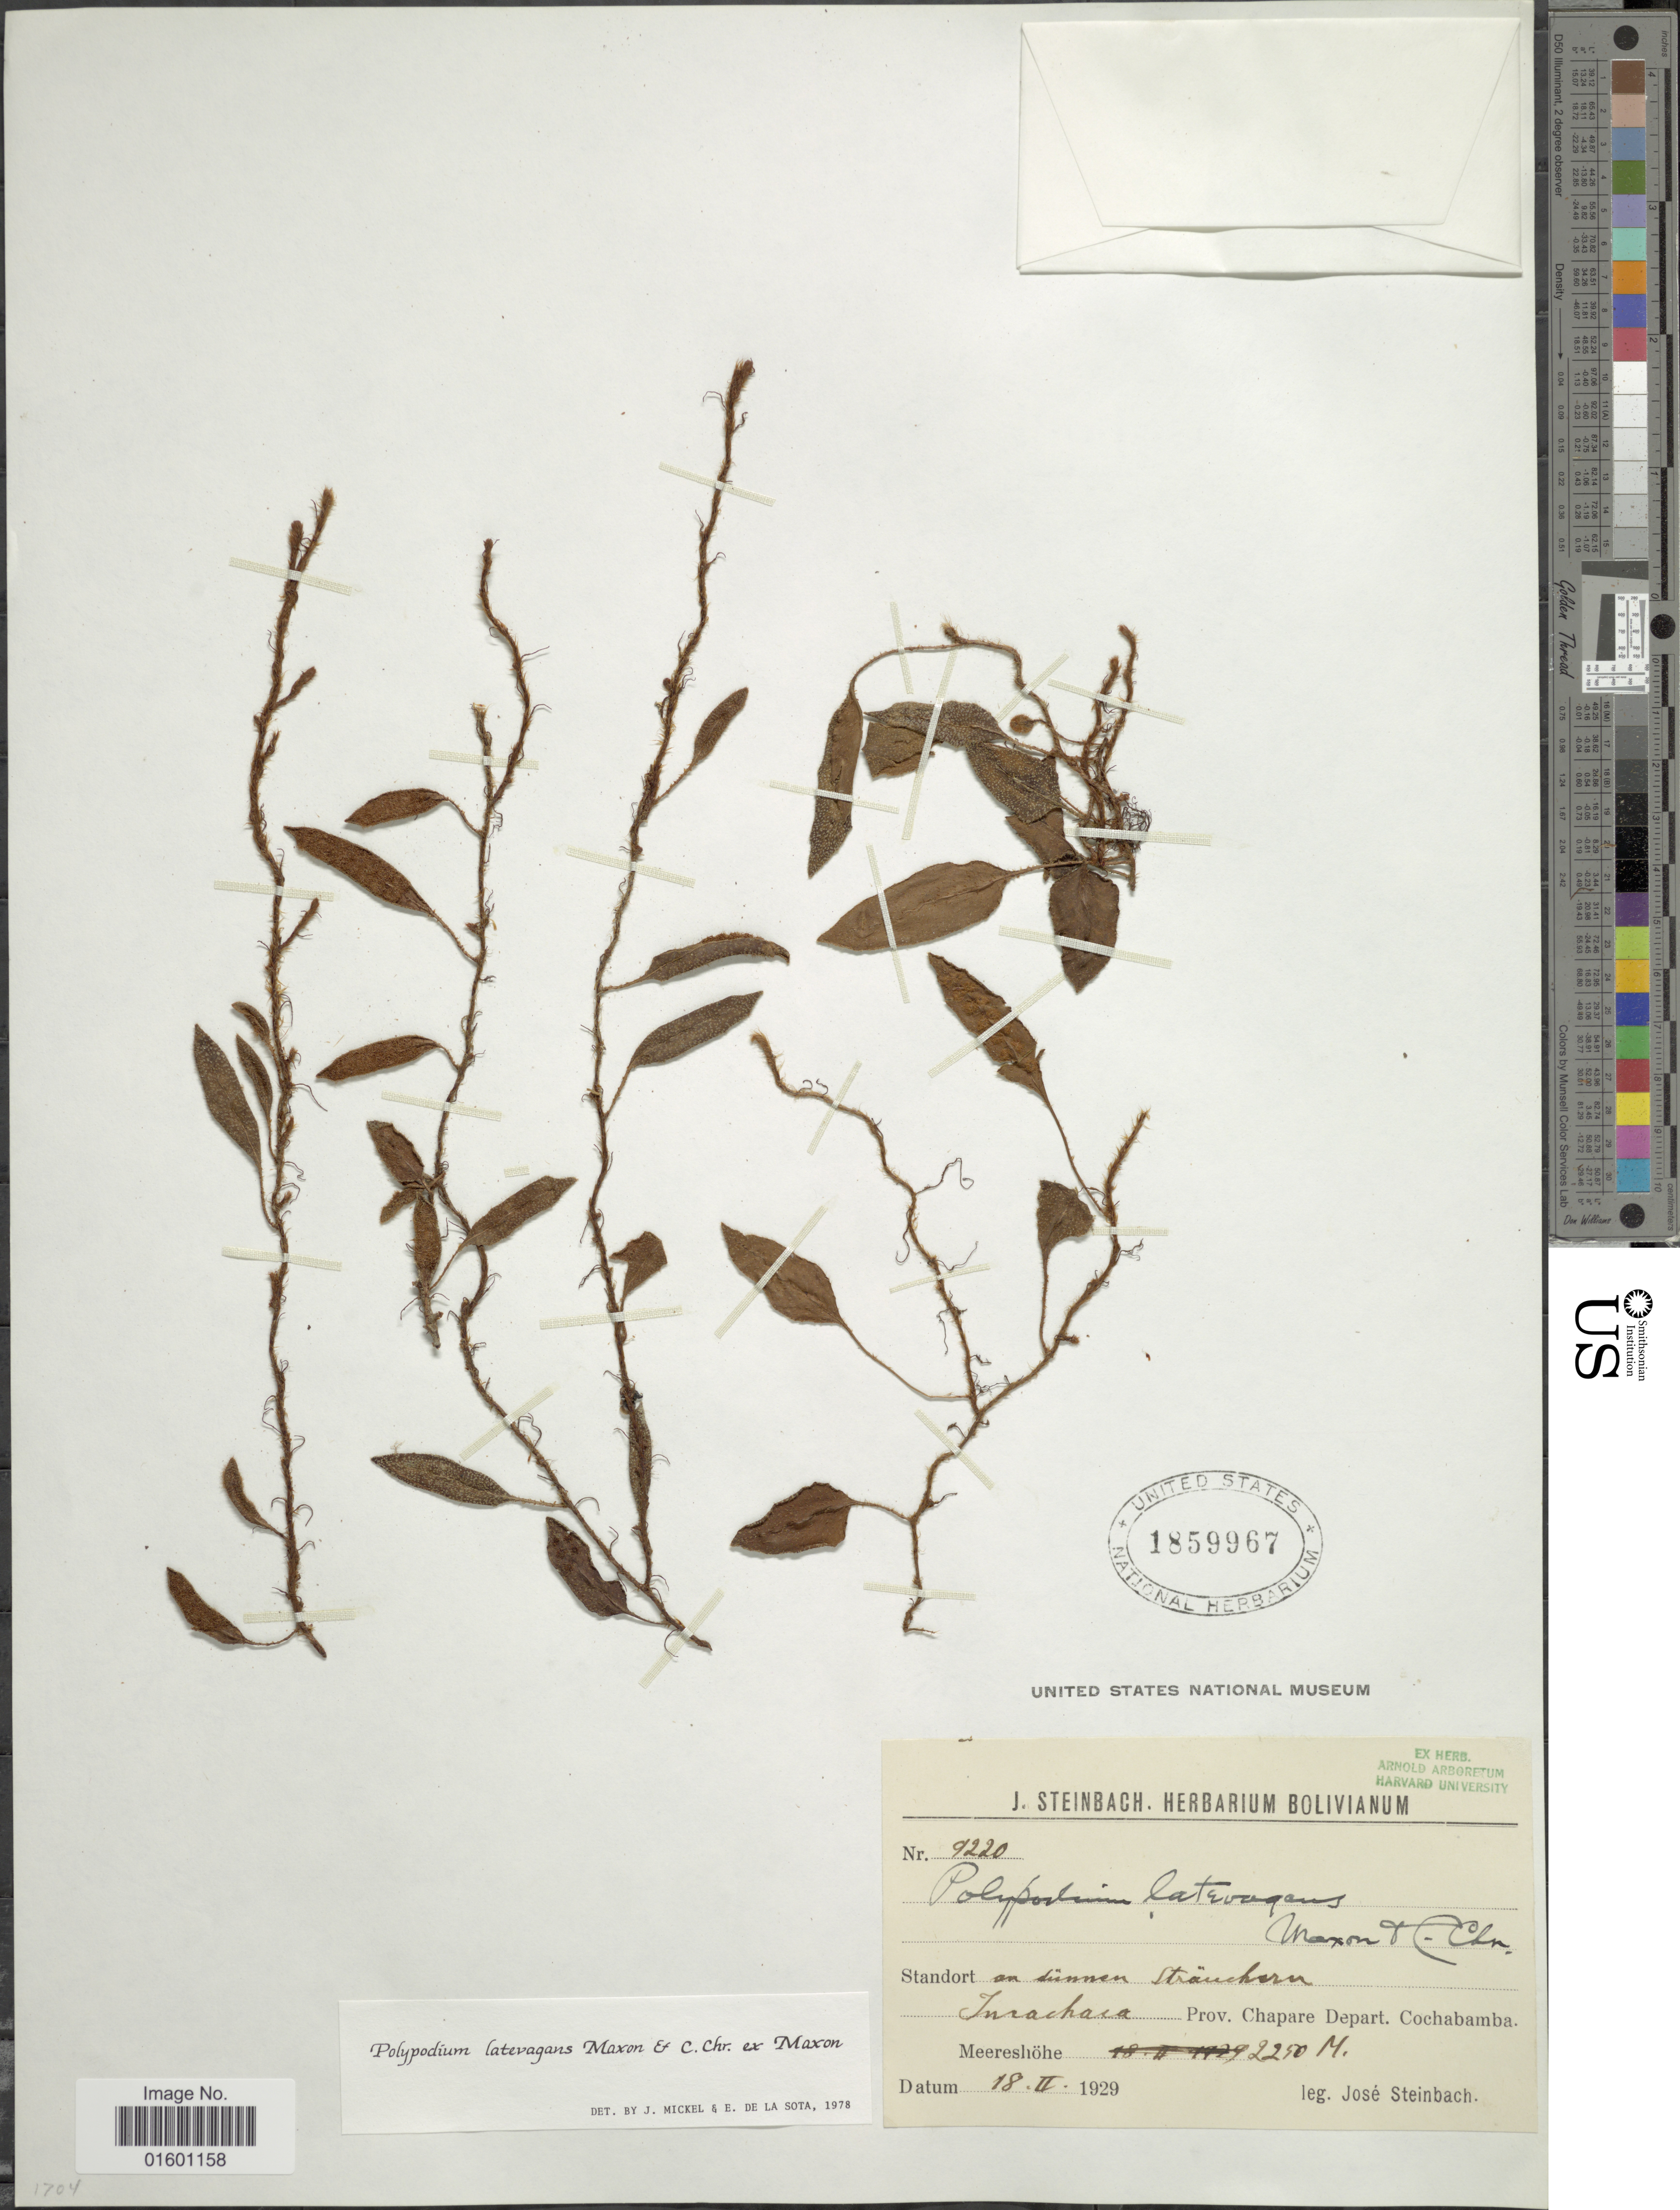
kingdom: Plantae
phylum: Tracheophyta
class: Polypodiopsida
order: Polypodiales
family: Polypodiaceae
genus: Microgramma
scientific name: Microgramma latevagans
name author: (Maxon & C. Chr.) Lellinger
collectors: J. Steinbach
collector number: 9220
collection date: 1929-02-18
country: Bolivia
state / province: Cochabamba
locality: Standort an dunnen Strauchern Inrachara, Prov. Chapare, Meereshohe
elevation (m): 2250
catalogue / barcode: US 1859967